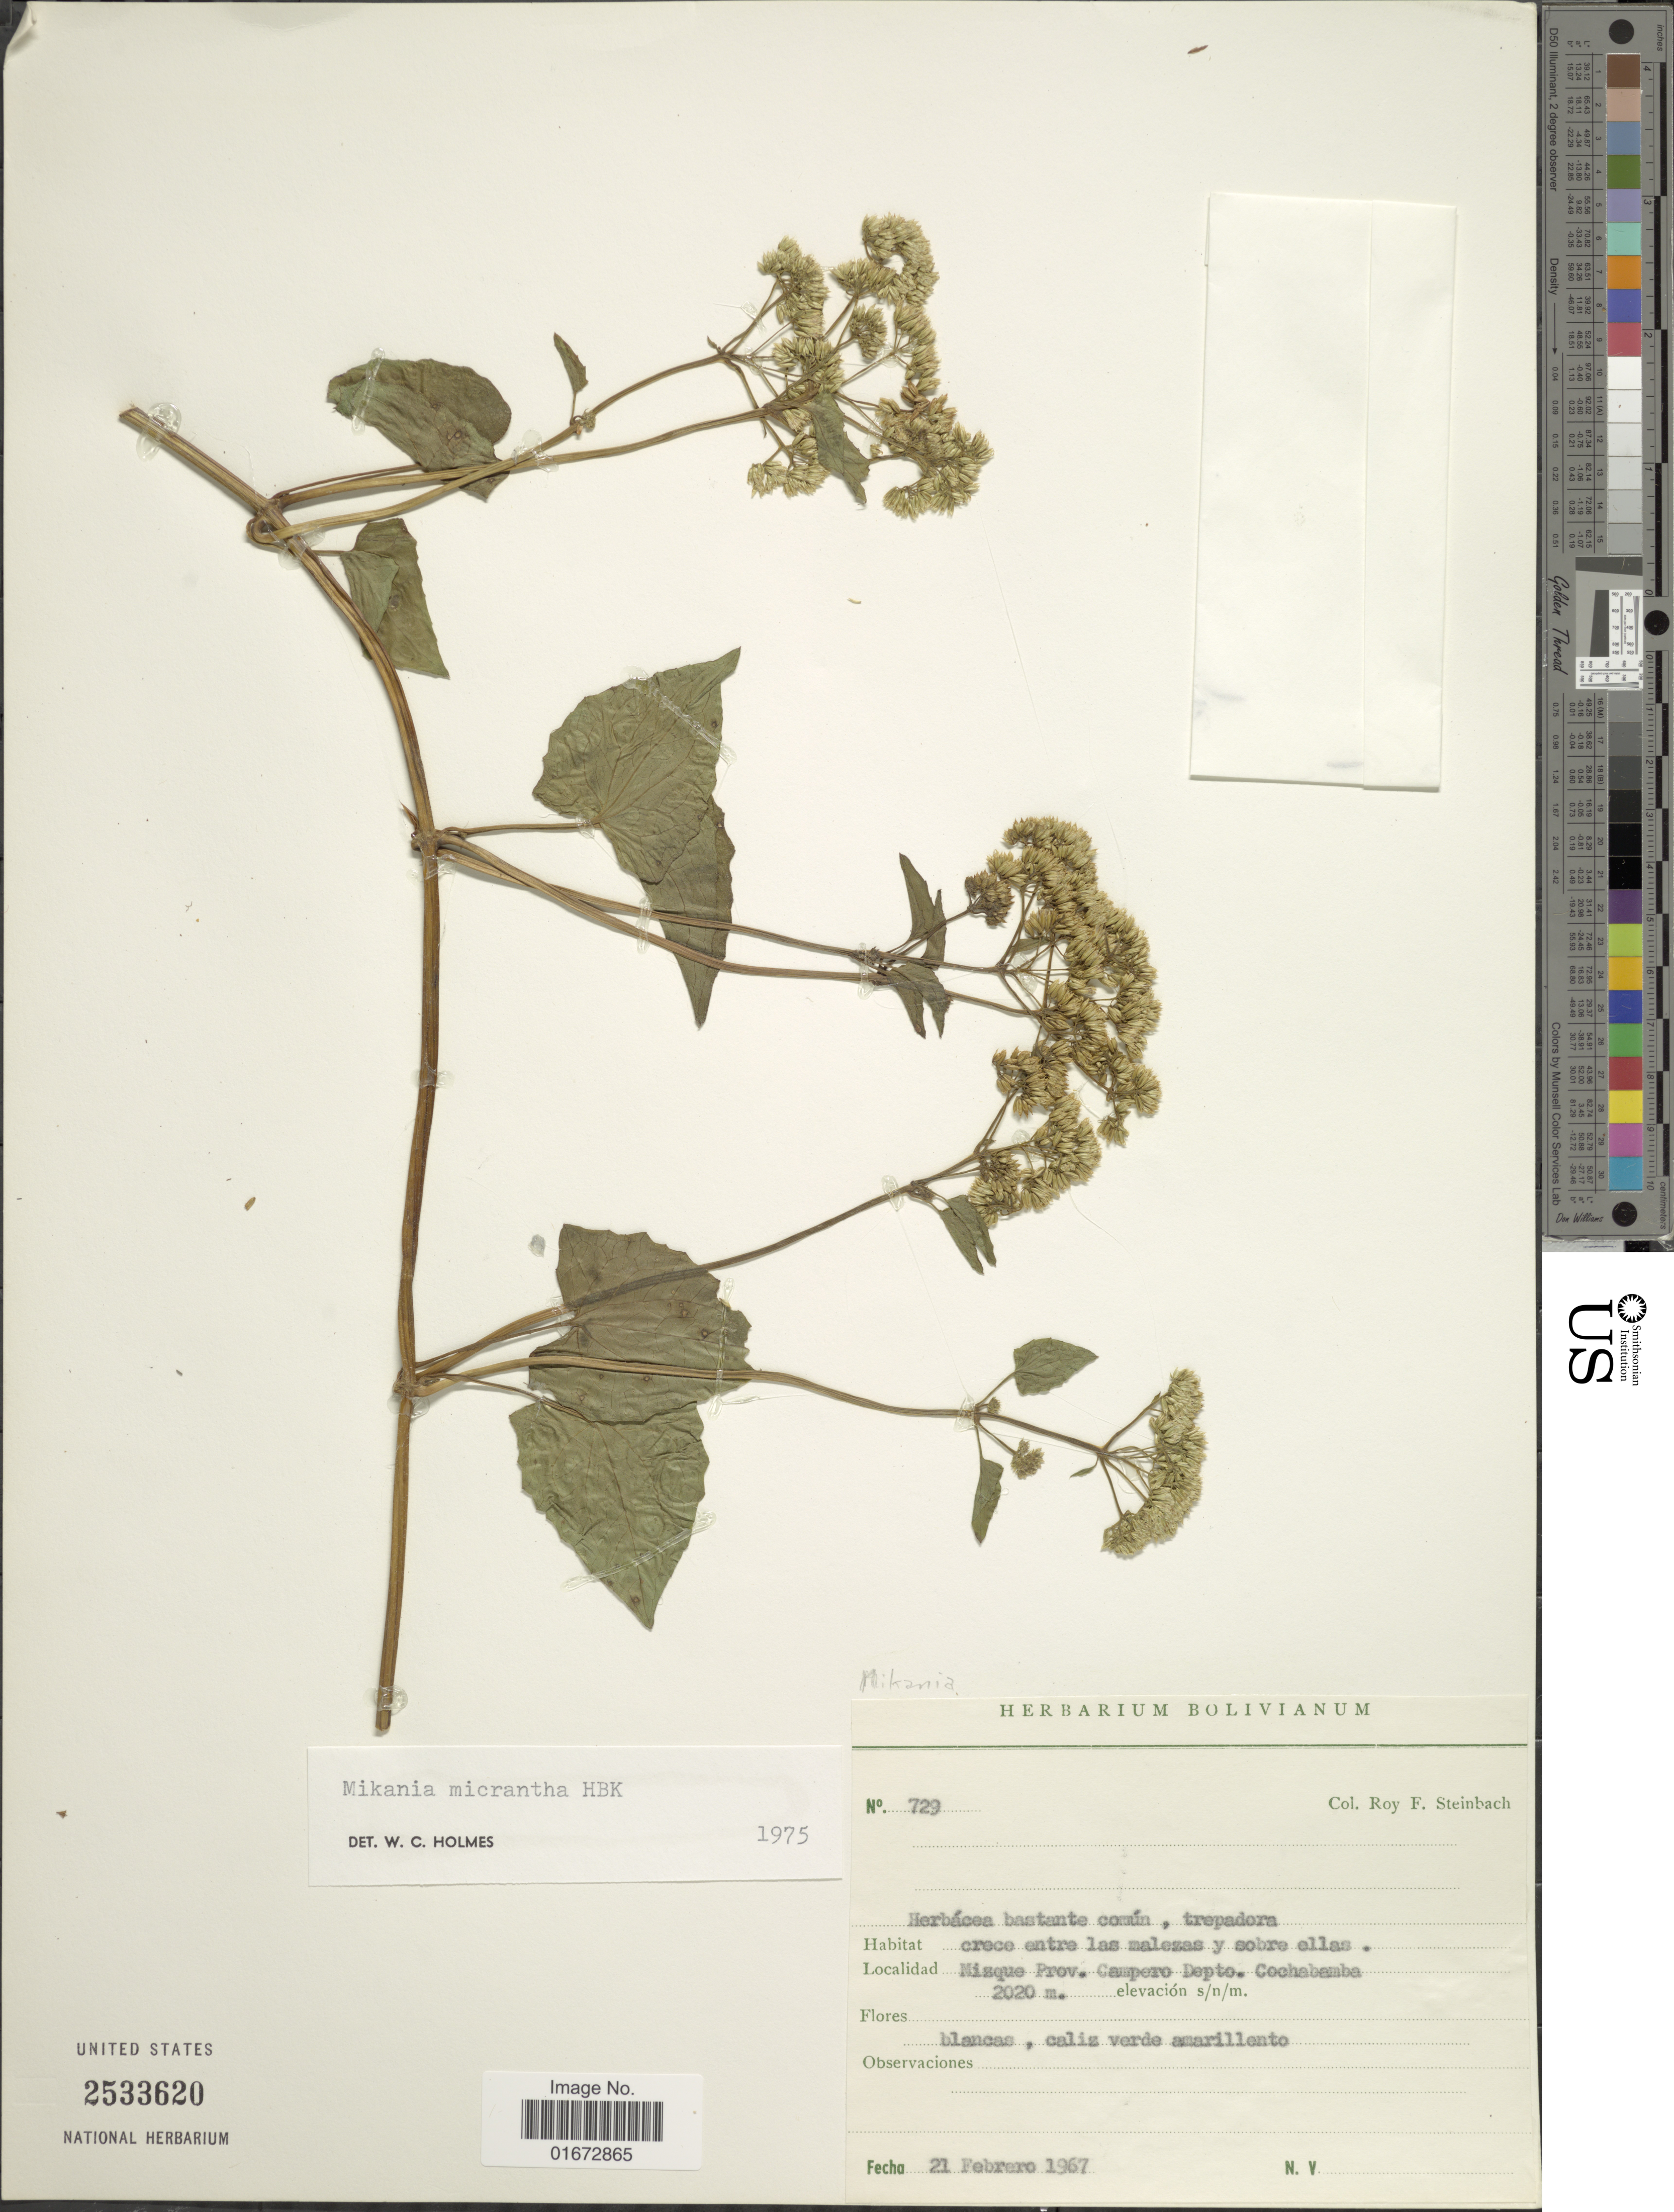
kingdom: Plantae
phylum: Tracheophyta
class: Magnoliopsida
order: Asterales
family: Asteraceae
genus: Mikania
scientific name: Mikania micrantha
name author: Kunth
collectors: R. F. Steinbach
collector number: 729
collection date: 1967-02-21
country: Bolivia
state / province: Cochabamba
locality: Nisque Prov. Campero Depto. Cochabamba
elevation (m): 2020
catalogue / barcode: US 2533620